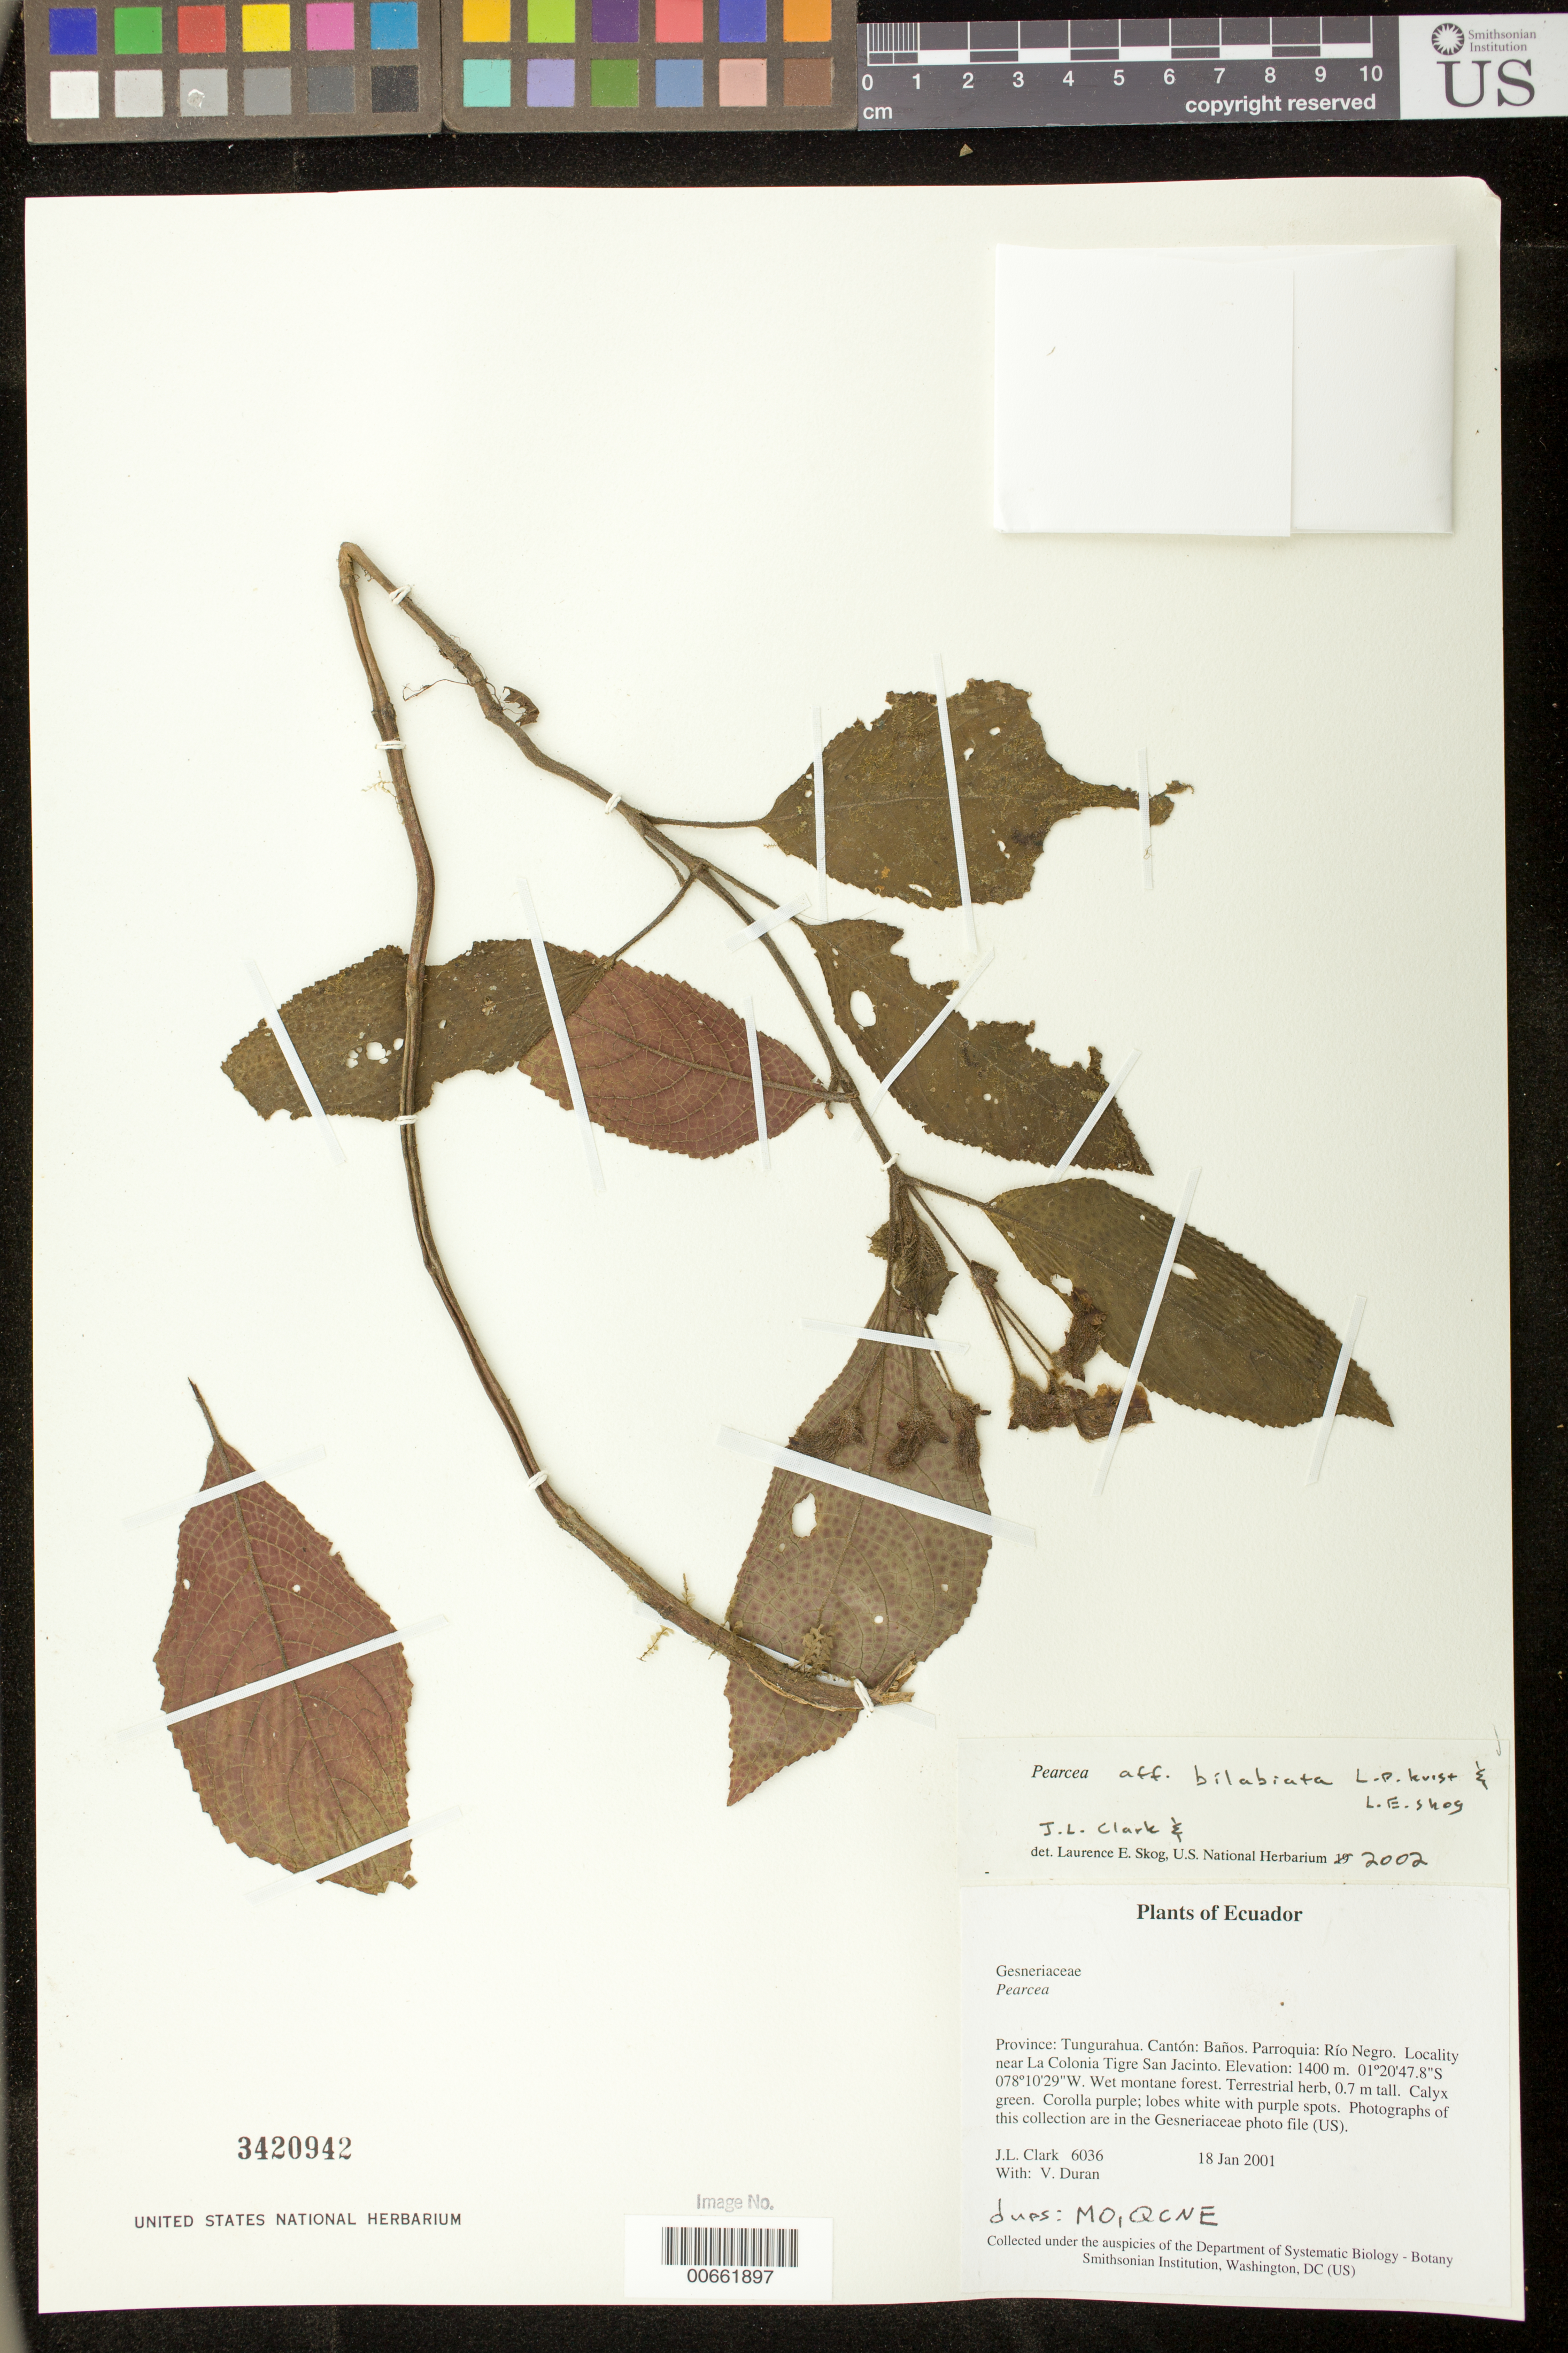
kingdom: Plantae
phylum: Tracheophyta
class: Magnoliopsida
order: Lamiales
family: Gesneriaceae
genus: Pearcea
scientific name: Pearcea bilabiata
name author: L.P. Kvist & L.E. Skog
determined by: Clark, J. L.; Skog, Laurence E.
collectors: J. L. Clark & V. Duran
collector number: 6036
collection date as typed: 18 Jan 2001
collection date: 2001-01-18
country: Ecuador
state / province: Tungurahua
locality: Cantón: Baños. Parroquia: Río Negro. Locality near La Colonia Tigre San Jacinto.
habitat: Wet montane forest.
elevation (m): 1400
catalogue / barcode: US 3420942